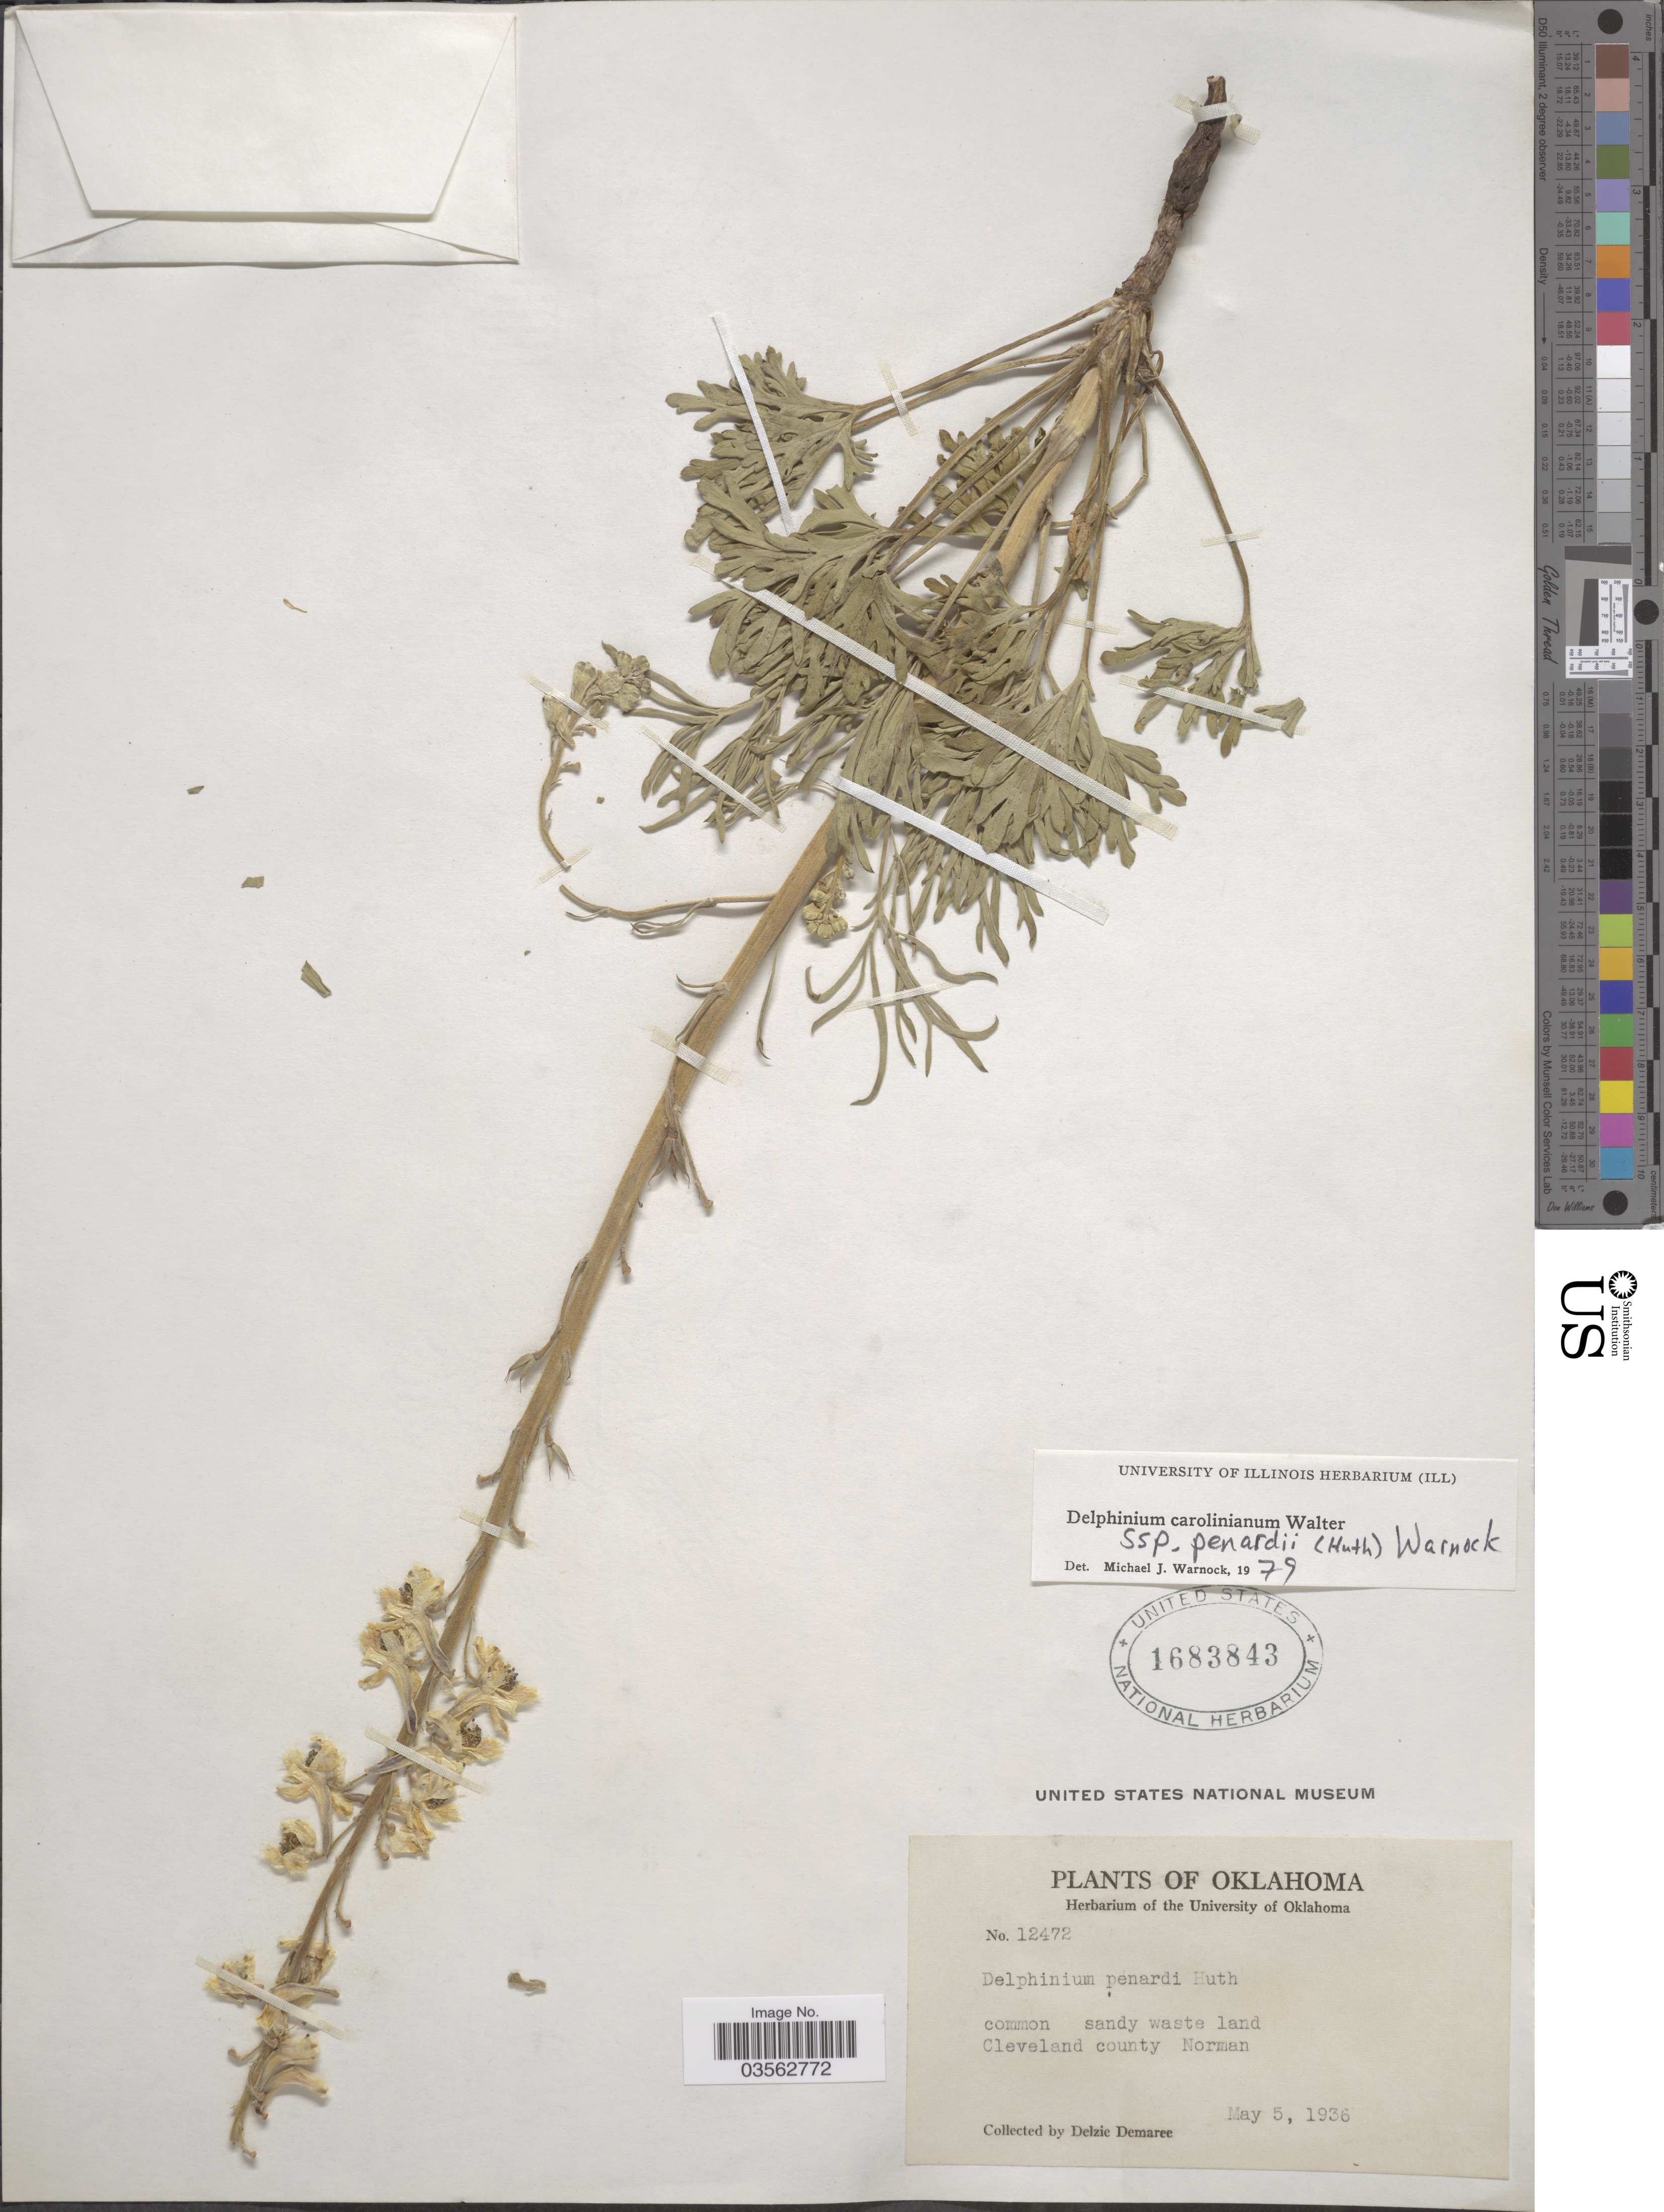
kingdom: Plantae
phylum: Tracheophyta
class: Magnoliopsida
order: Ranunculales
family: Ranunculaceae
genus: Delphinium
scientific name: Delphinium carolinianum subsp. penardii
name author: (Huth) M.J. Warnock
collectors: D. Demaree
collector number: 12472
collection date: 1936-05-05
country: United States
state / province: Oklahoma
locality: Common sandy waste land Cleveland county Norman.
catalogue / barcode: US 1683843